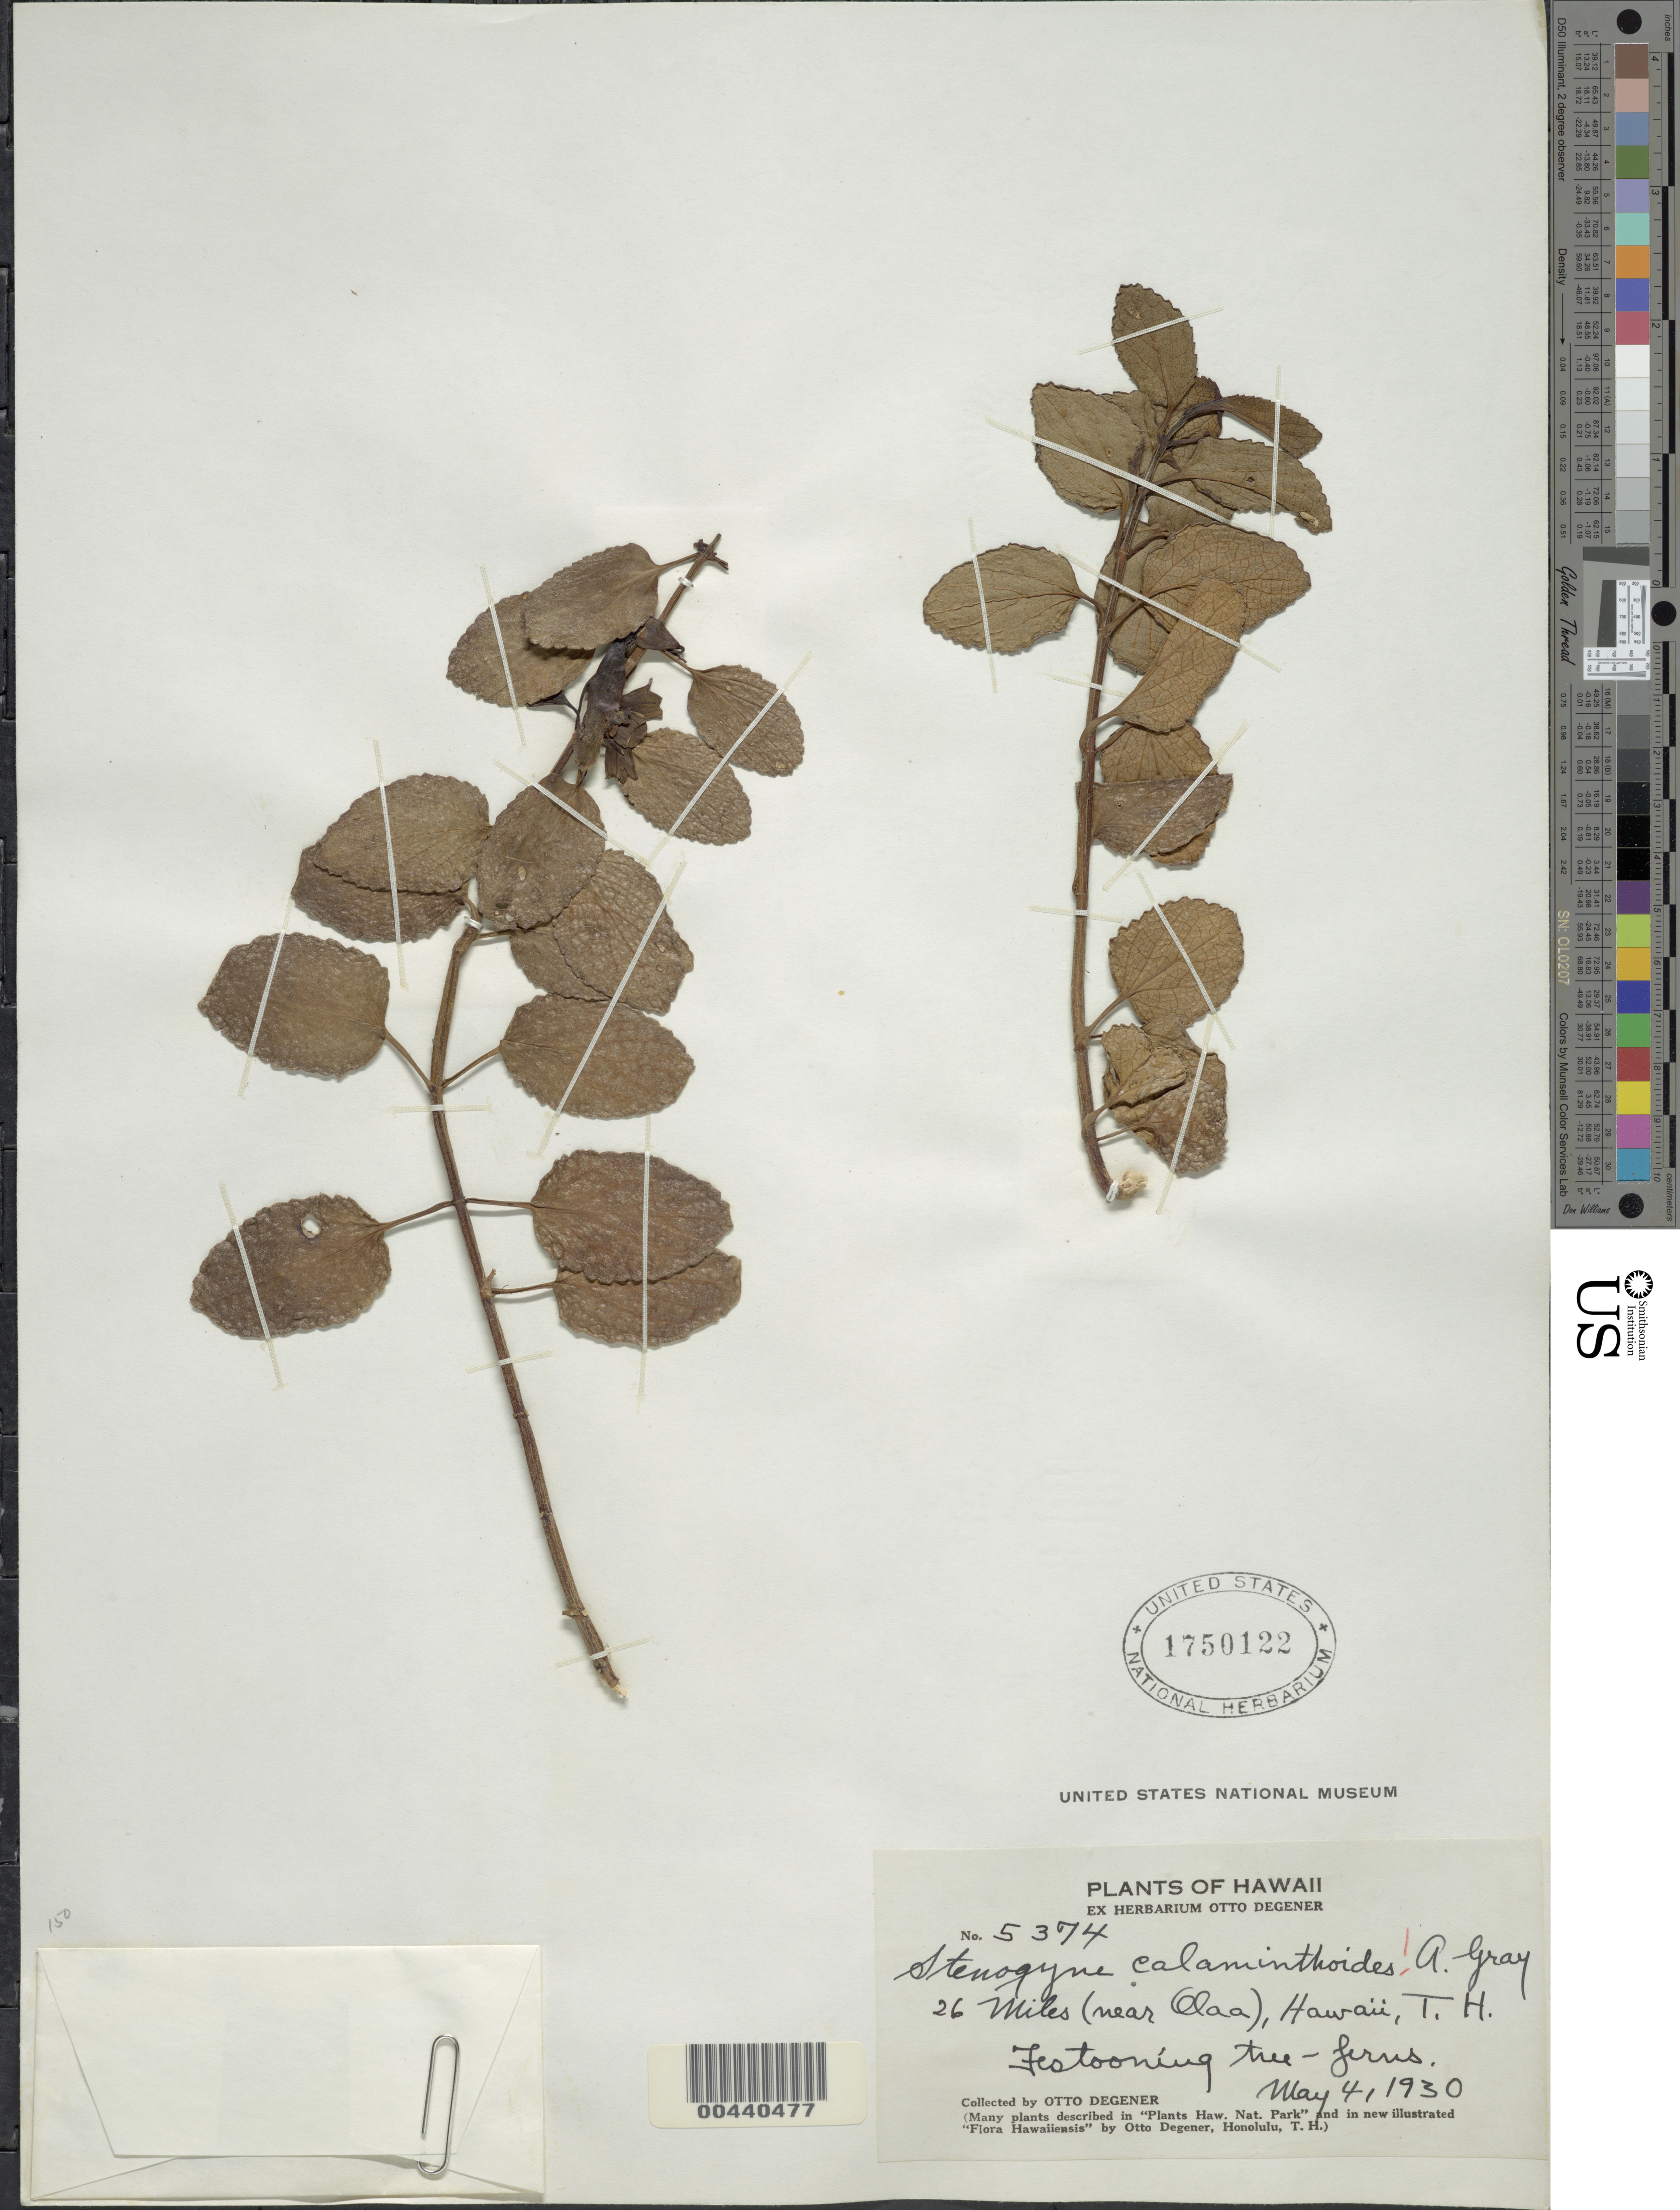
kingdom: Plantae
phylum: Tracheophyta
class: Magnoliopsida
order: Lamiales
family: Lamiaceae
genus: Stenogyne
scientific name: Stenogyne calaminthoides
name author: A. Gray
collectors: O. Degener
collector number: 5374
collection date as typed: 4 May 1930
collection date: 1930-05-04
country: United States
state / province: Hawaii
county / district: Hawaii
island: Hawaii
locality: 26 miles (near Olaa)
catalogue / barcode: US 1750122